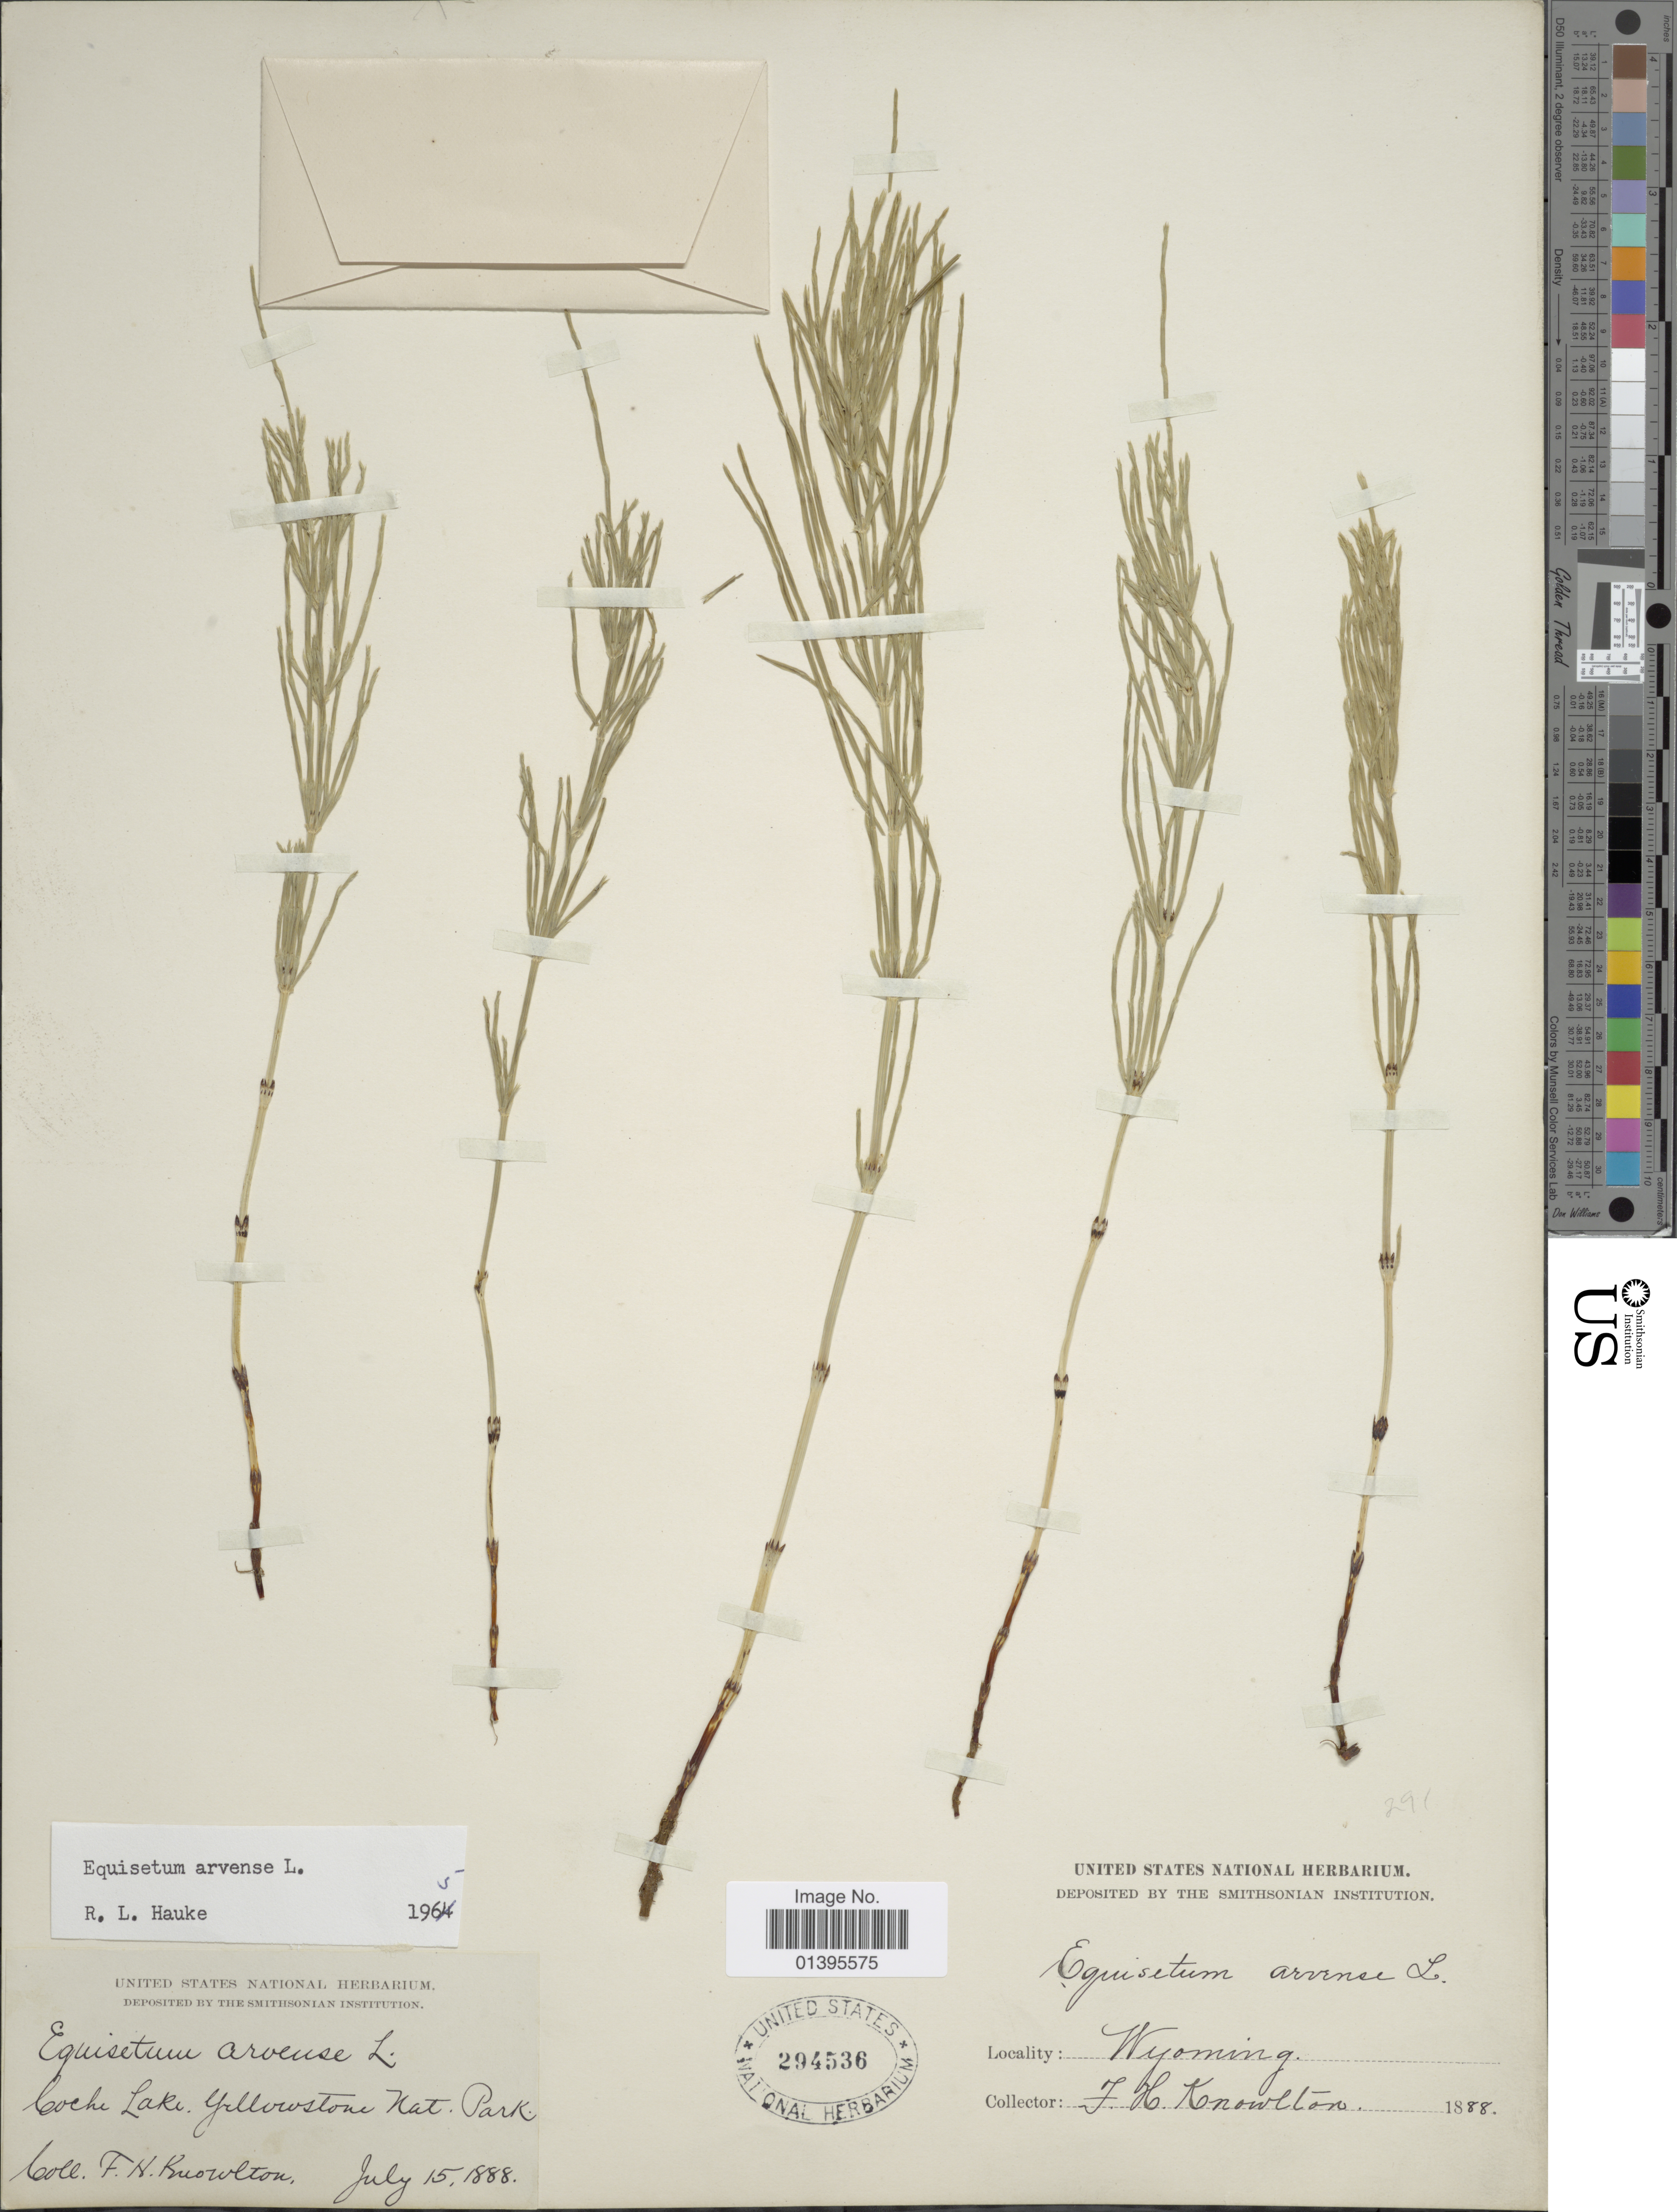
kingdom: Plantae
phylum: Tracheophyta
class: Polypodiopsida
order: Equisetales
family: Equisetaceae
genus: Equisetum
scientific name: Equisetum arvense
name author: L.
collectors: F. H. Knowlton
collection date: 1888-07-15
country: United States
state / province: Wyoming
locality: Cache Lake, Yellowstone Nat. Park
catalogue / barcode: US 294536